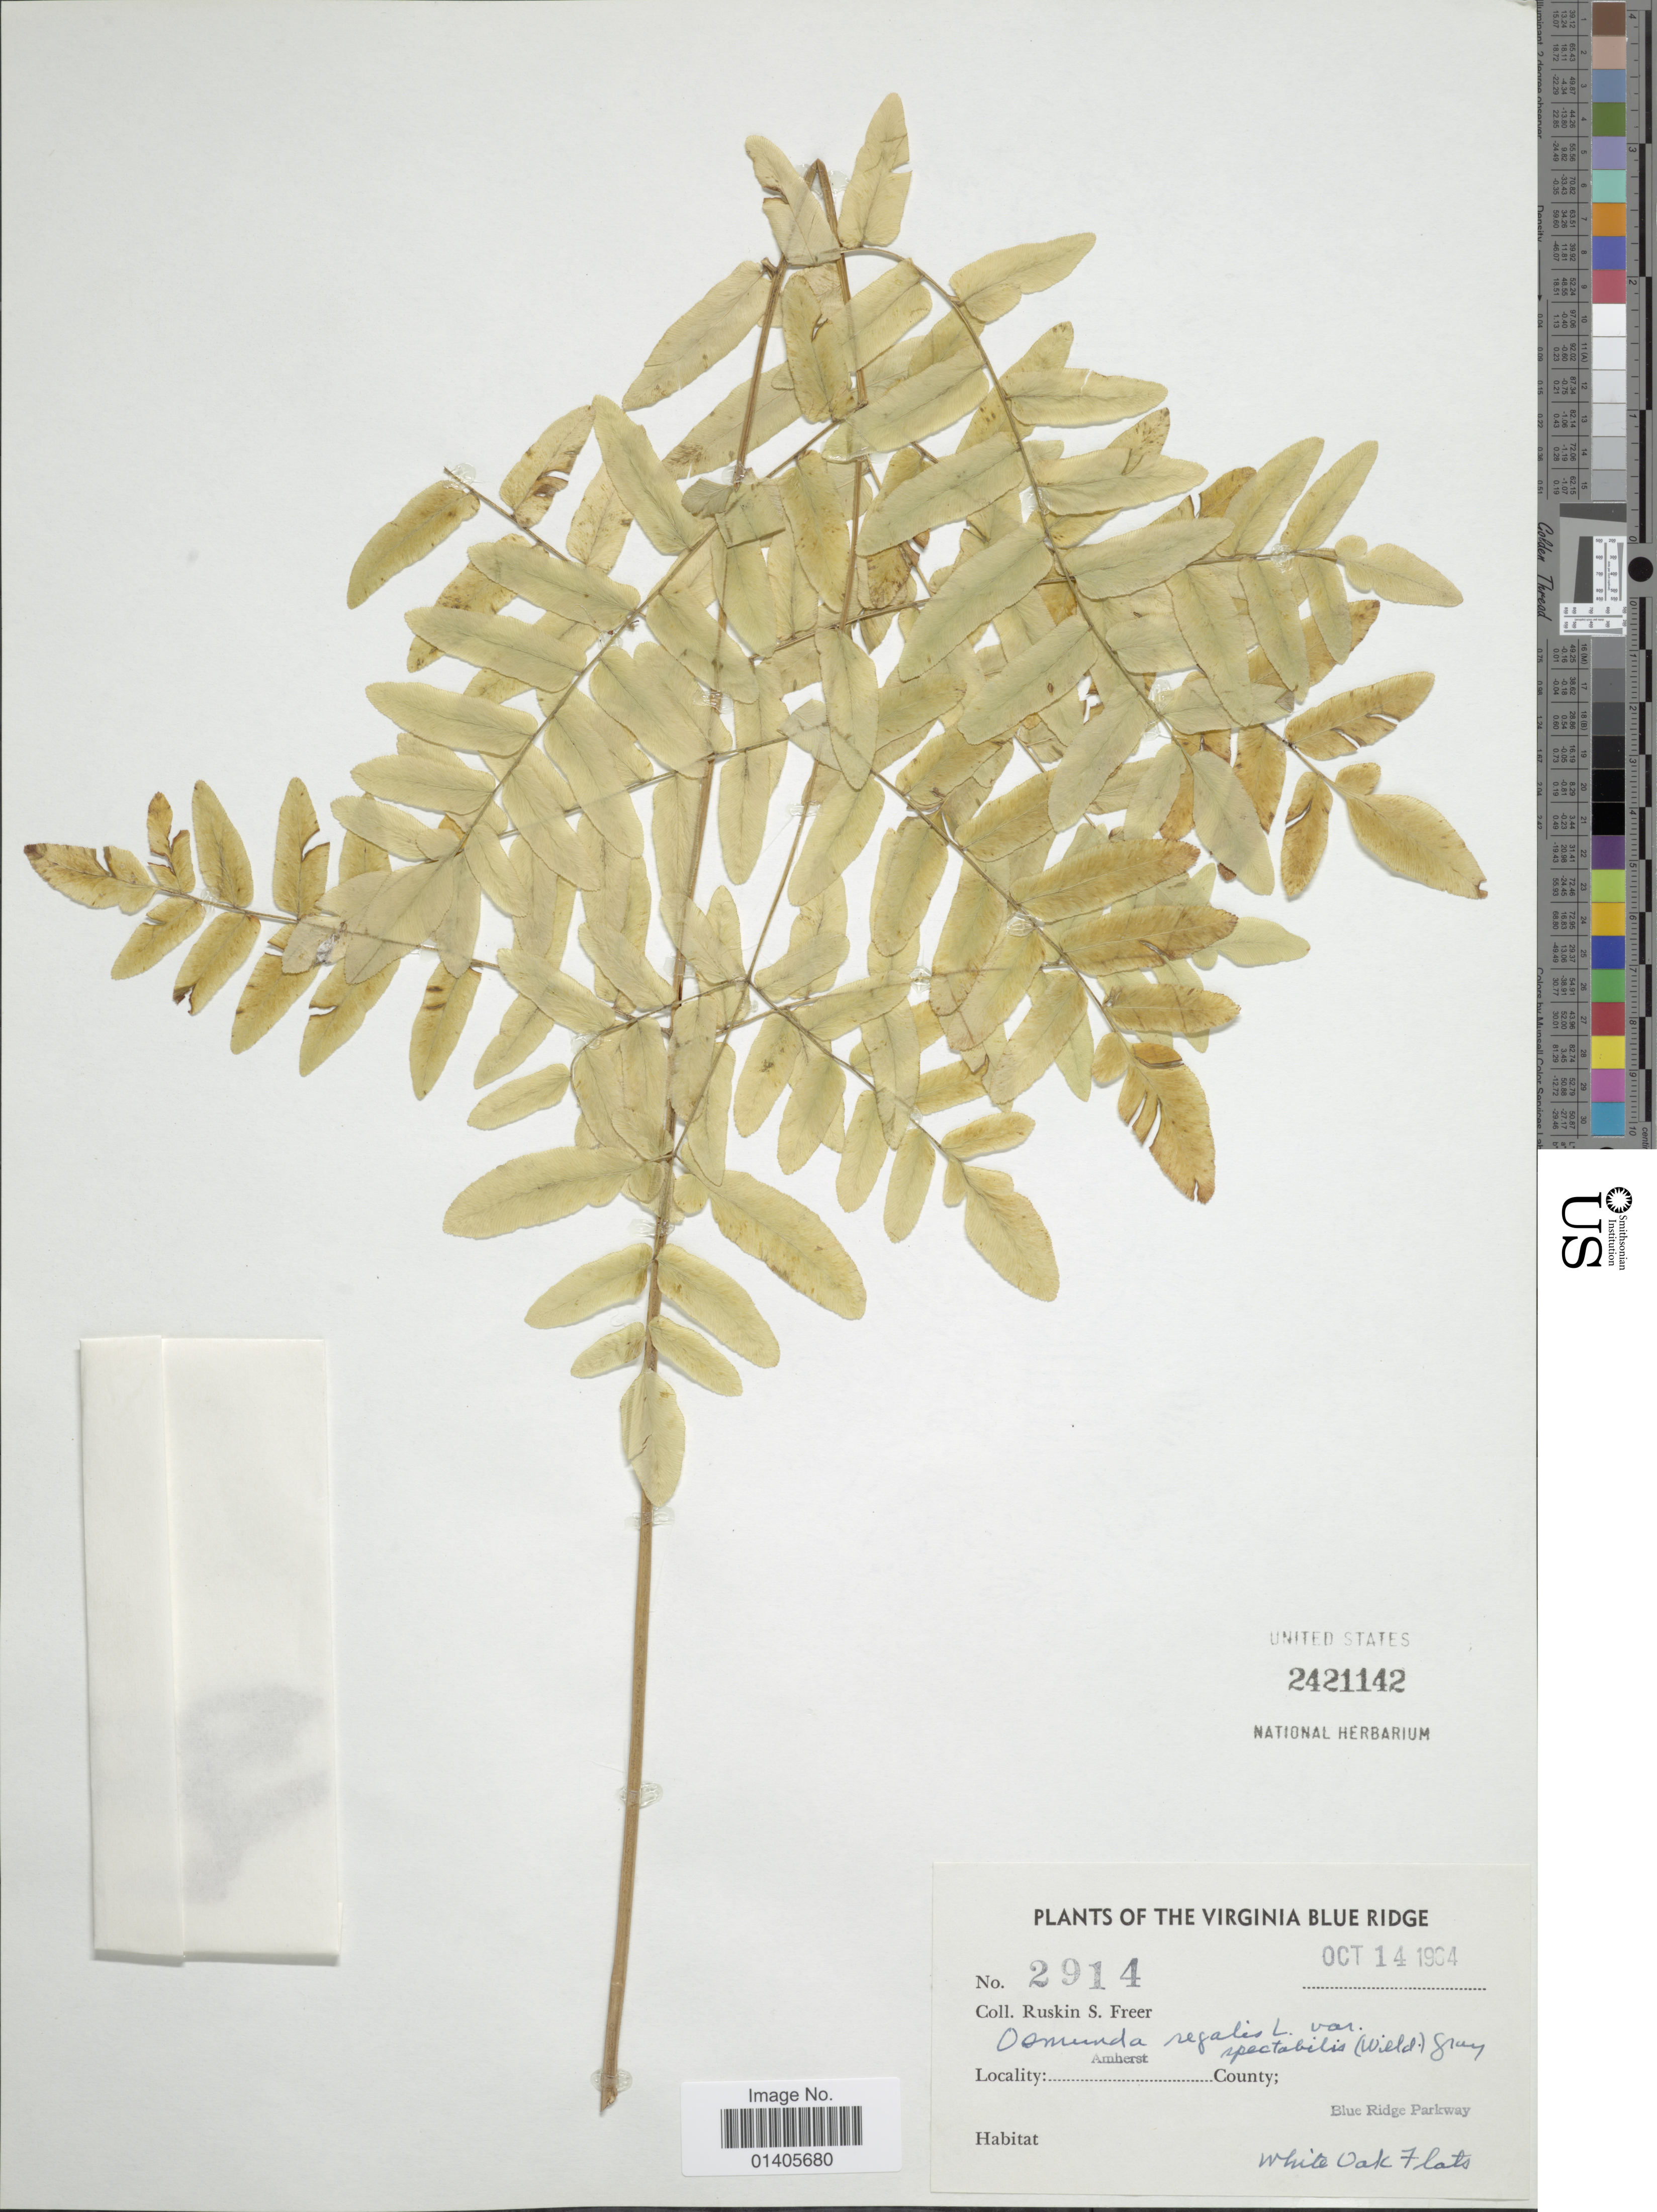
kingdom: Plantae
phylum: Tracheophyta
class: Polypodiopsida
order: Osmundales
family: Osmundaceae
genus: Osmunda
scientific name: Osmunda regalis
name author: L.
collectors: R. Freer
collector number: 2914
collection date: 1964-10-14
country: United States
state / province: Virginia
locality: The Virginia Blue Ridge, Blue Ridge Parkway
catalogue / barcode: US 2421142